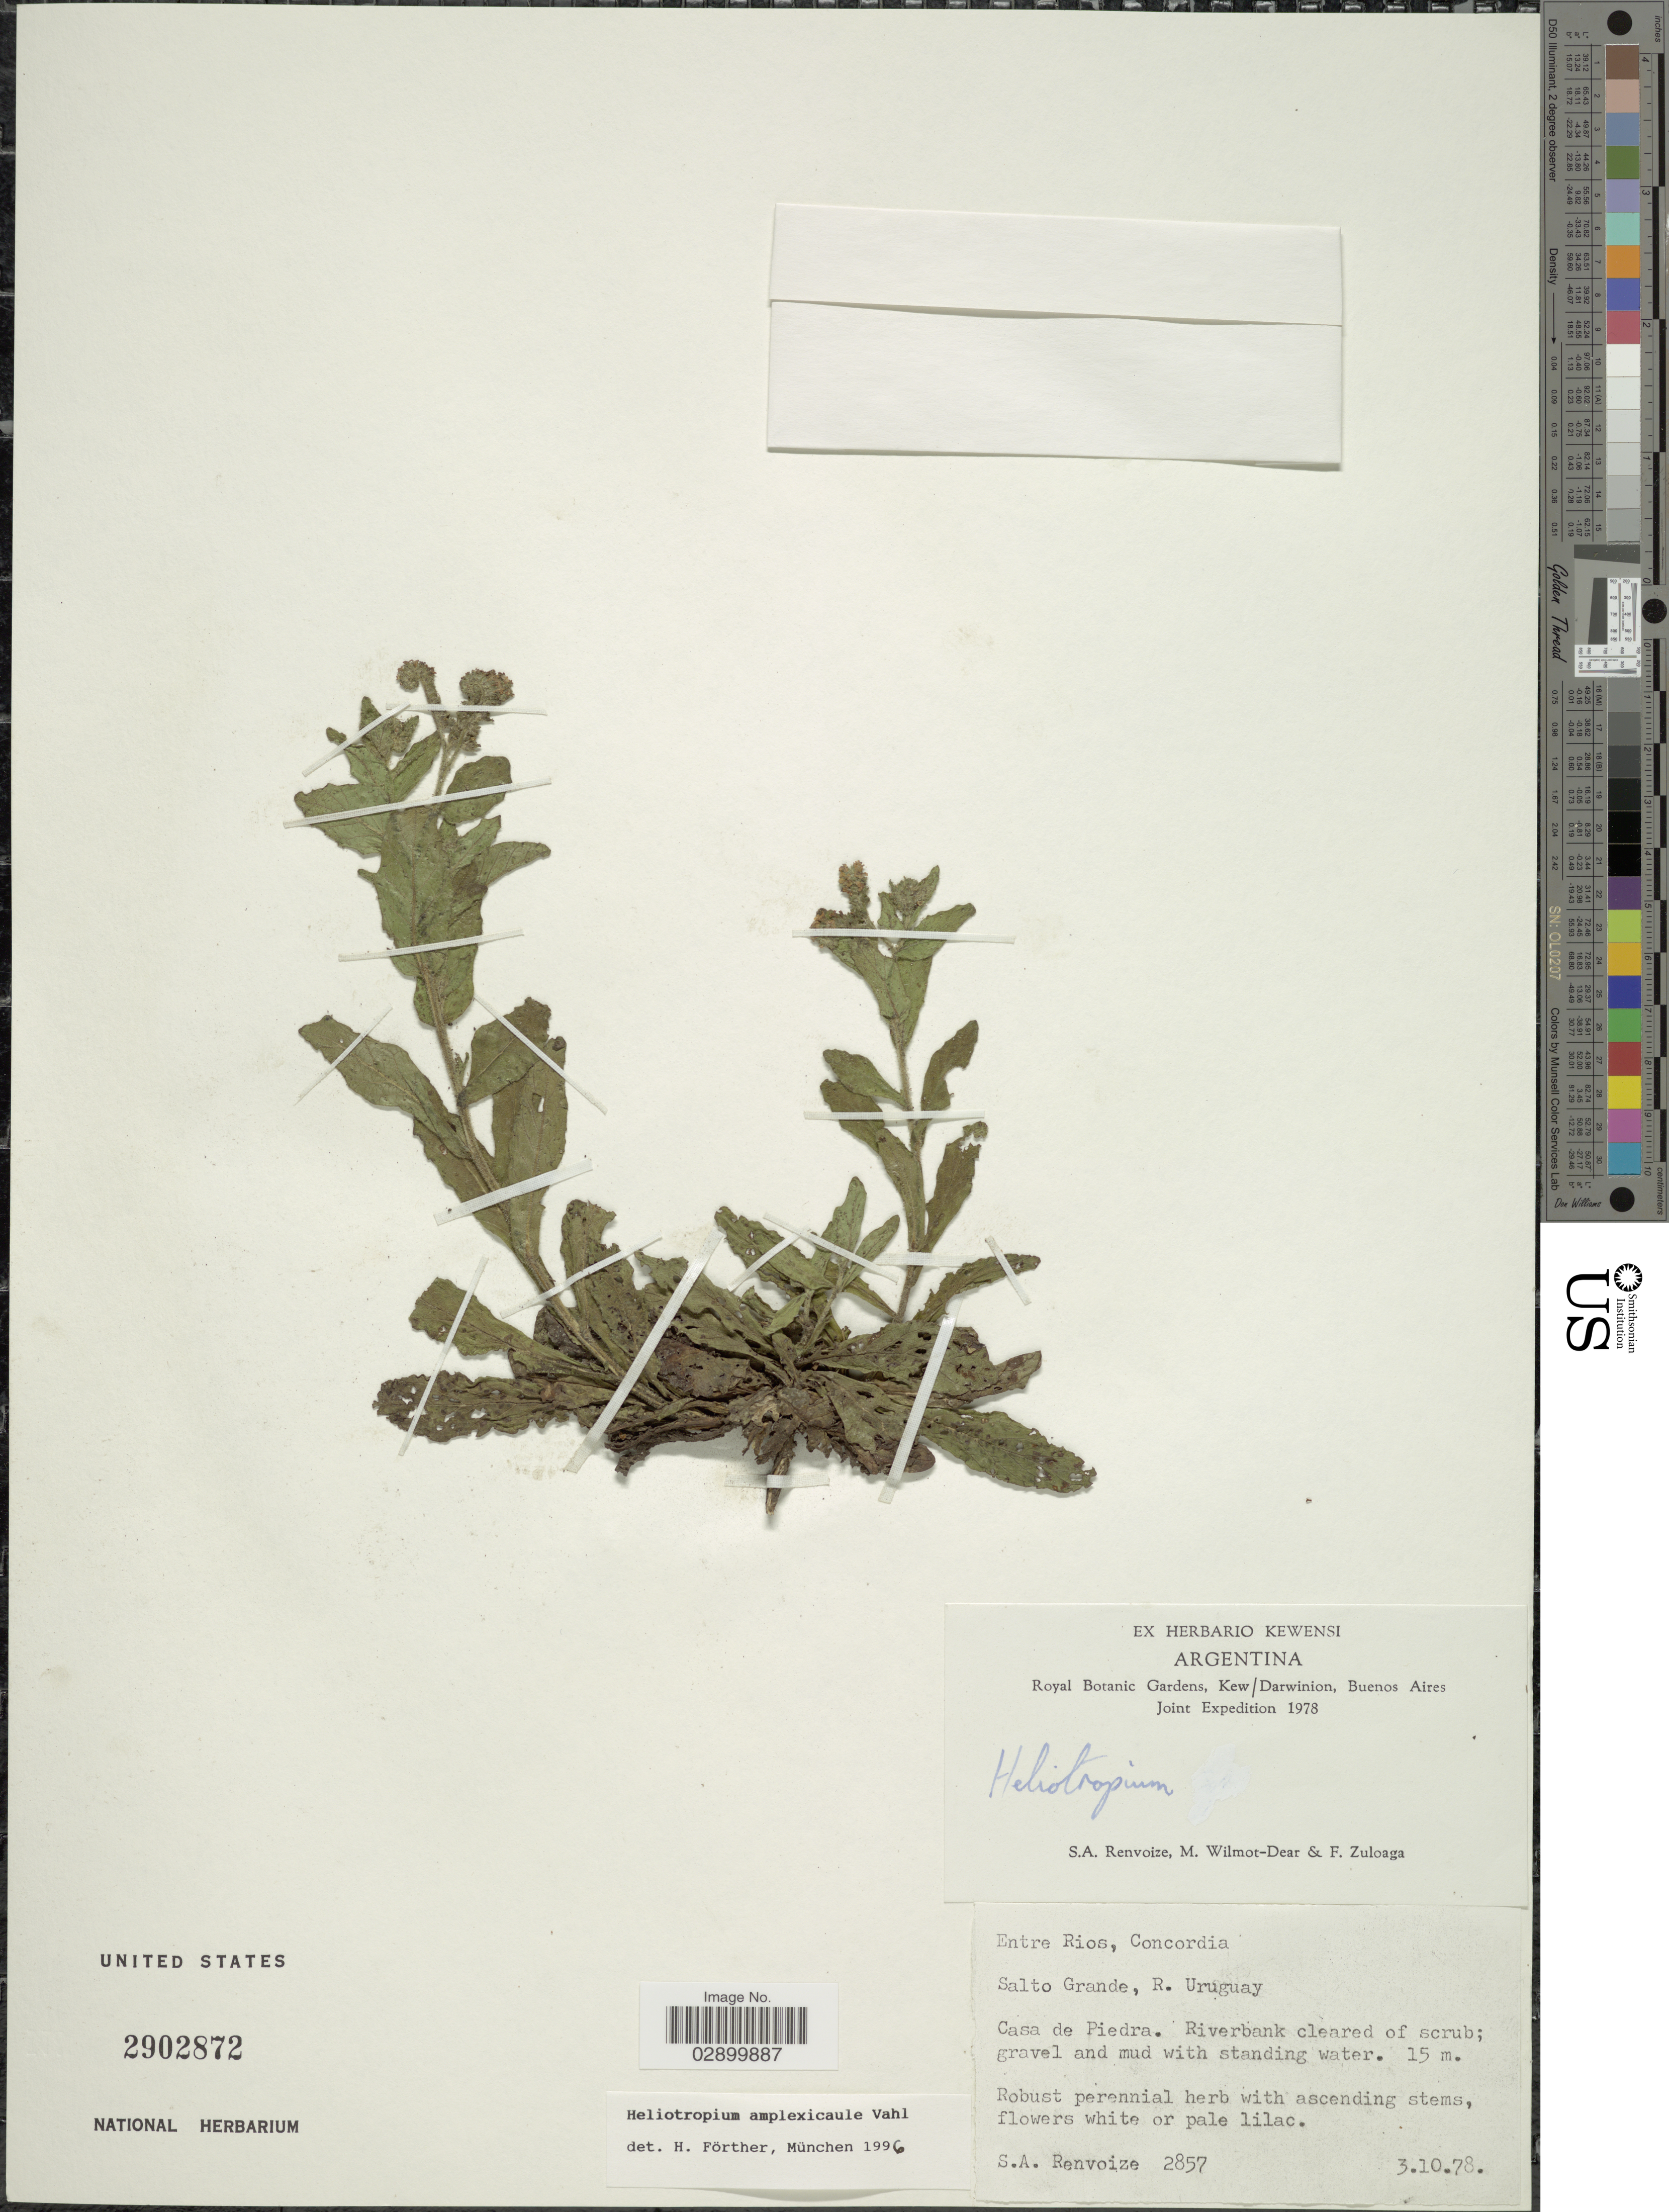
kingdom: Plantae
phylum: Tracheophyta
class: Magnoliopsida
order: Boraginales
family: Heliotropiaceae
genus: Heliotropium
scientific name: Heliotropium amplexicaule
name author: Vahl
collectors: S. A. Renvoize, M. Wilmot-Dear & F. Zuloaga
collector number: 2857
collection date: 1978-10-03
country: Argentina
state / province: Entre Rios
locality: Concordia. Salto Grande, R. Uruguay. Casa de Piedra.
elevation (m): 15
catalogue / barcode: US 2902872